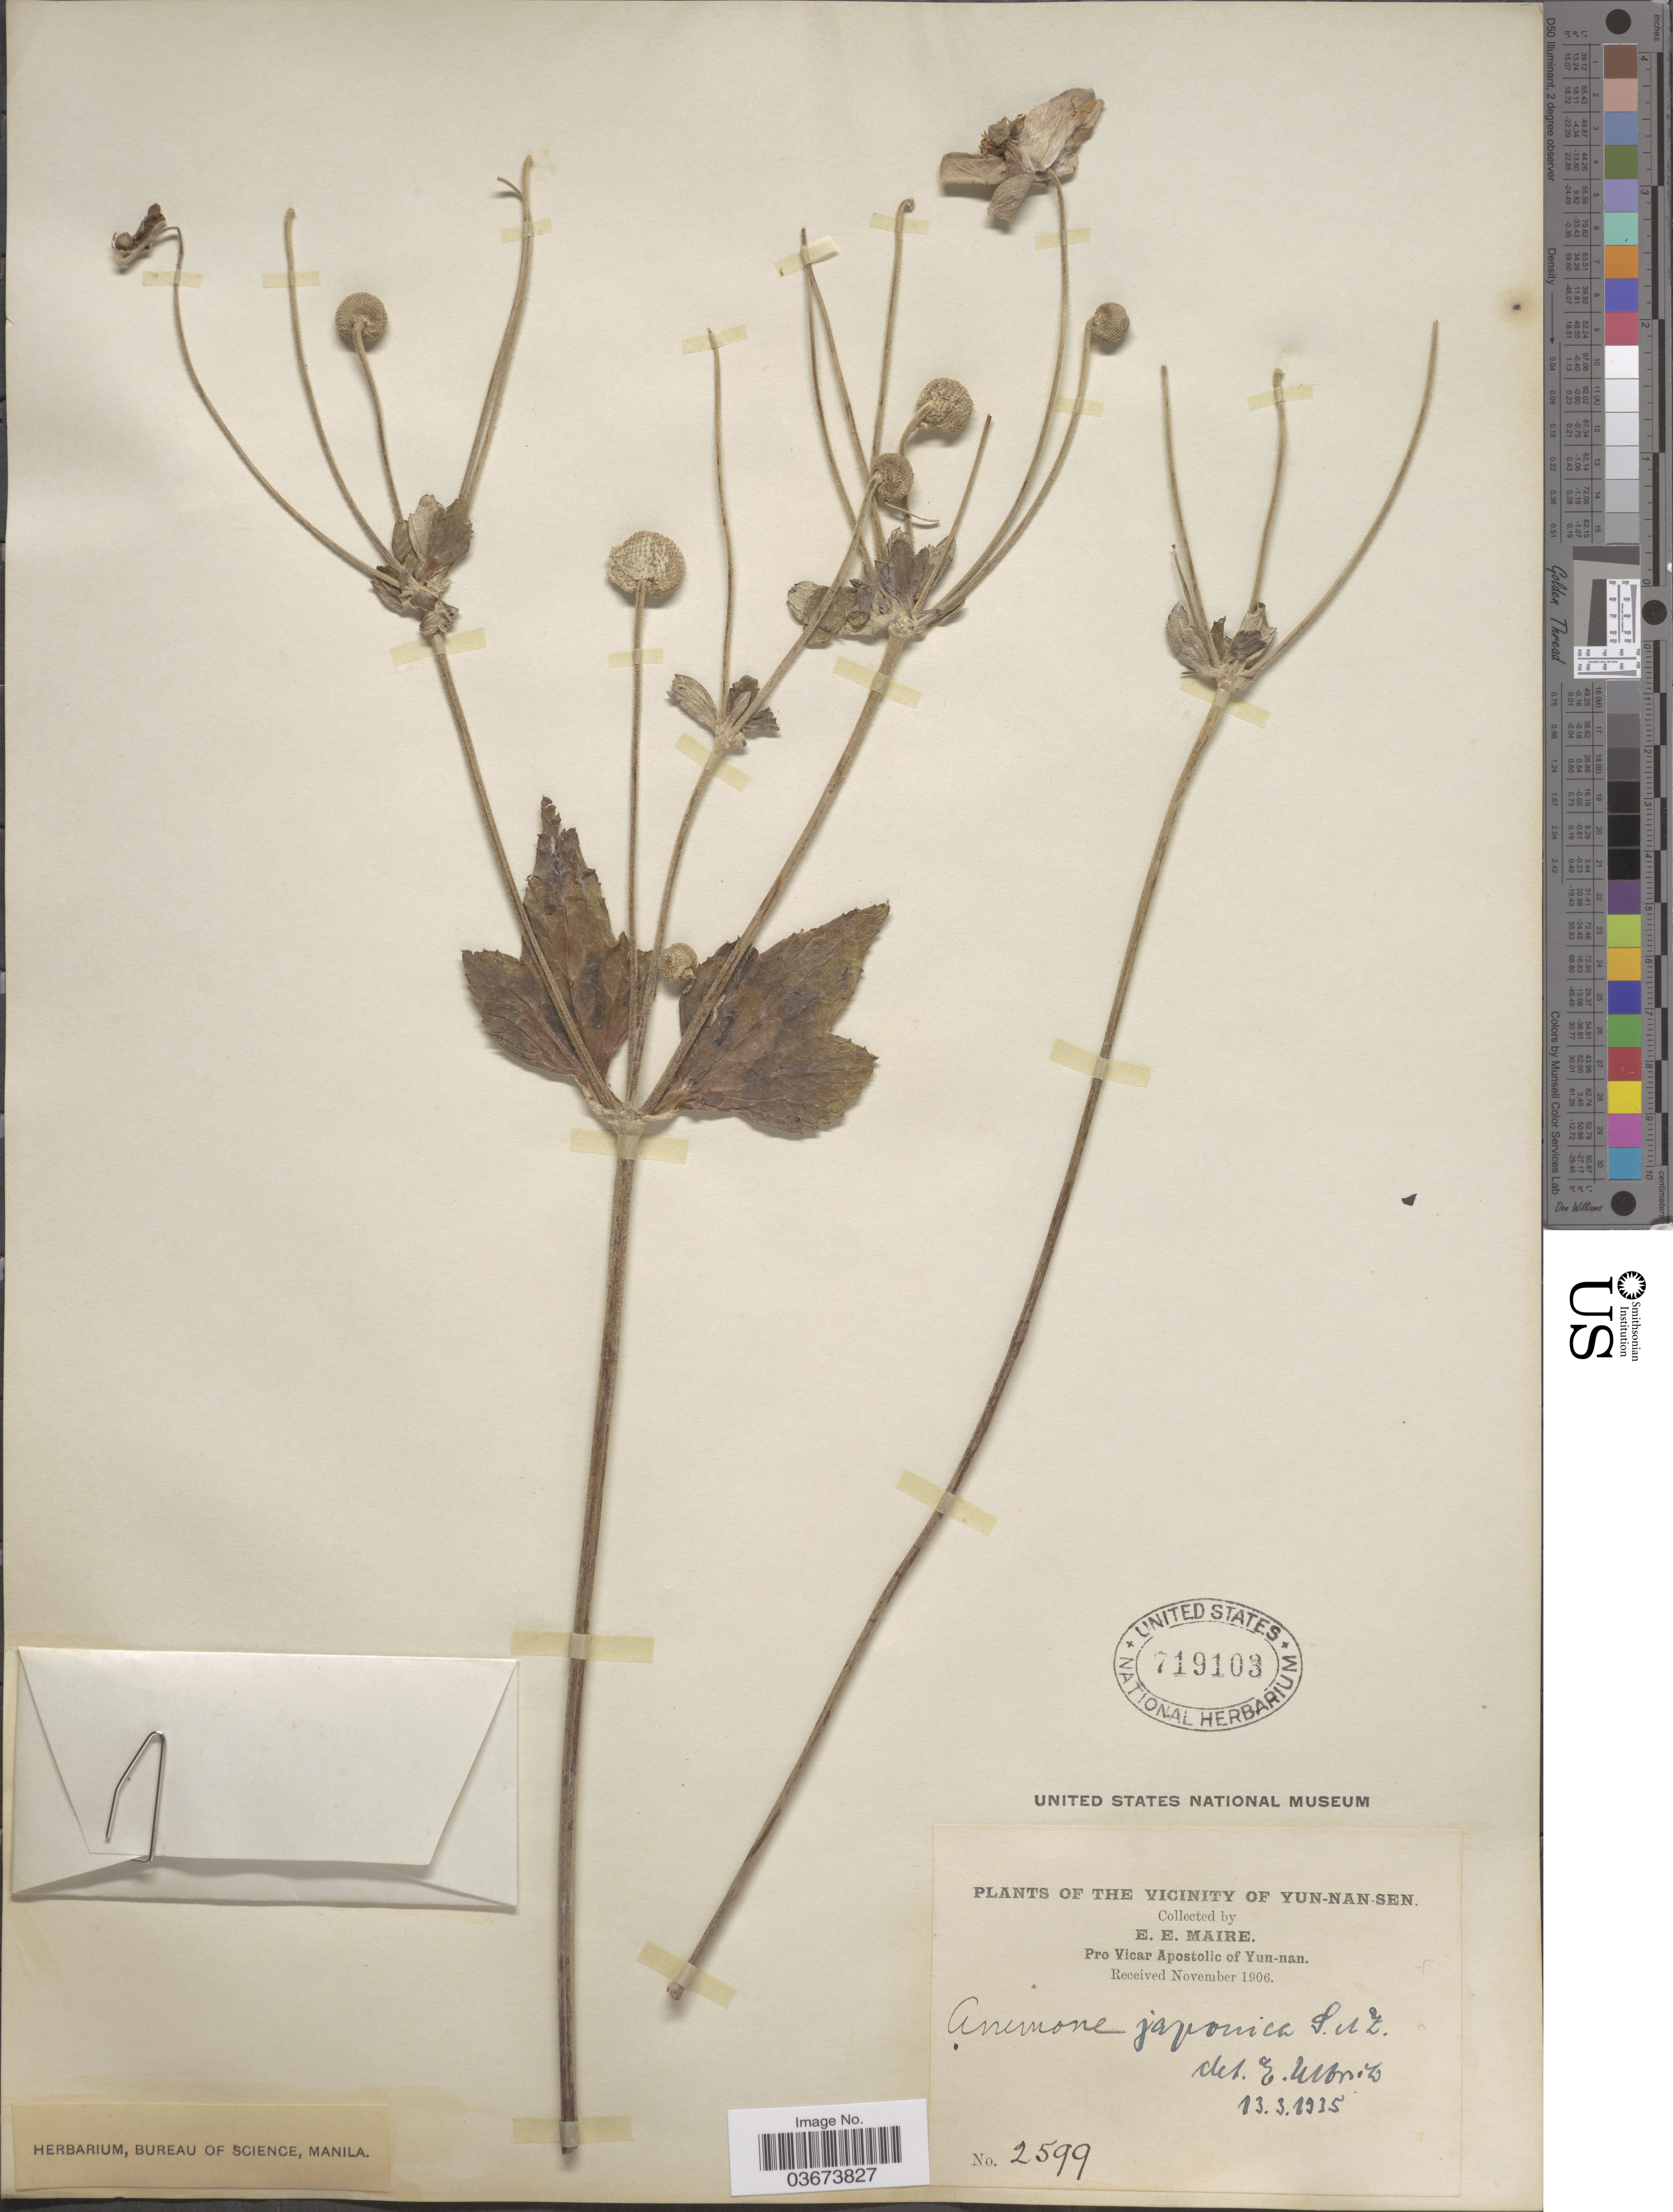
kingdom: Plantae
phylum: Tracheophyta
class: Magnoliopsida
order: Ranunculales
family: Ranunculaceae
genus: Anemone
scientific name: Anemone japonica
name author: Houtt.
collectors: E. E. Maire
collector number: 2599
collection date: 1935-03-13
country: China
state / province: Yunnan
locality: The Vicinity of Yun-nan-sen.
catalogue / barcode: US 719103